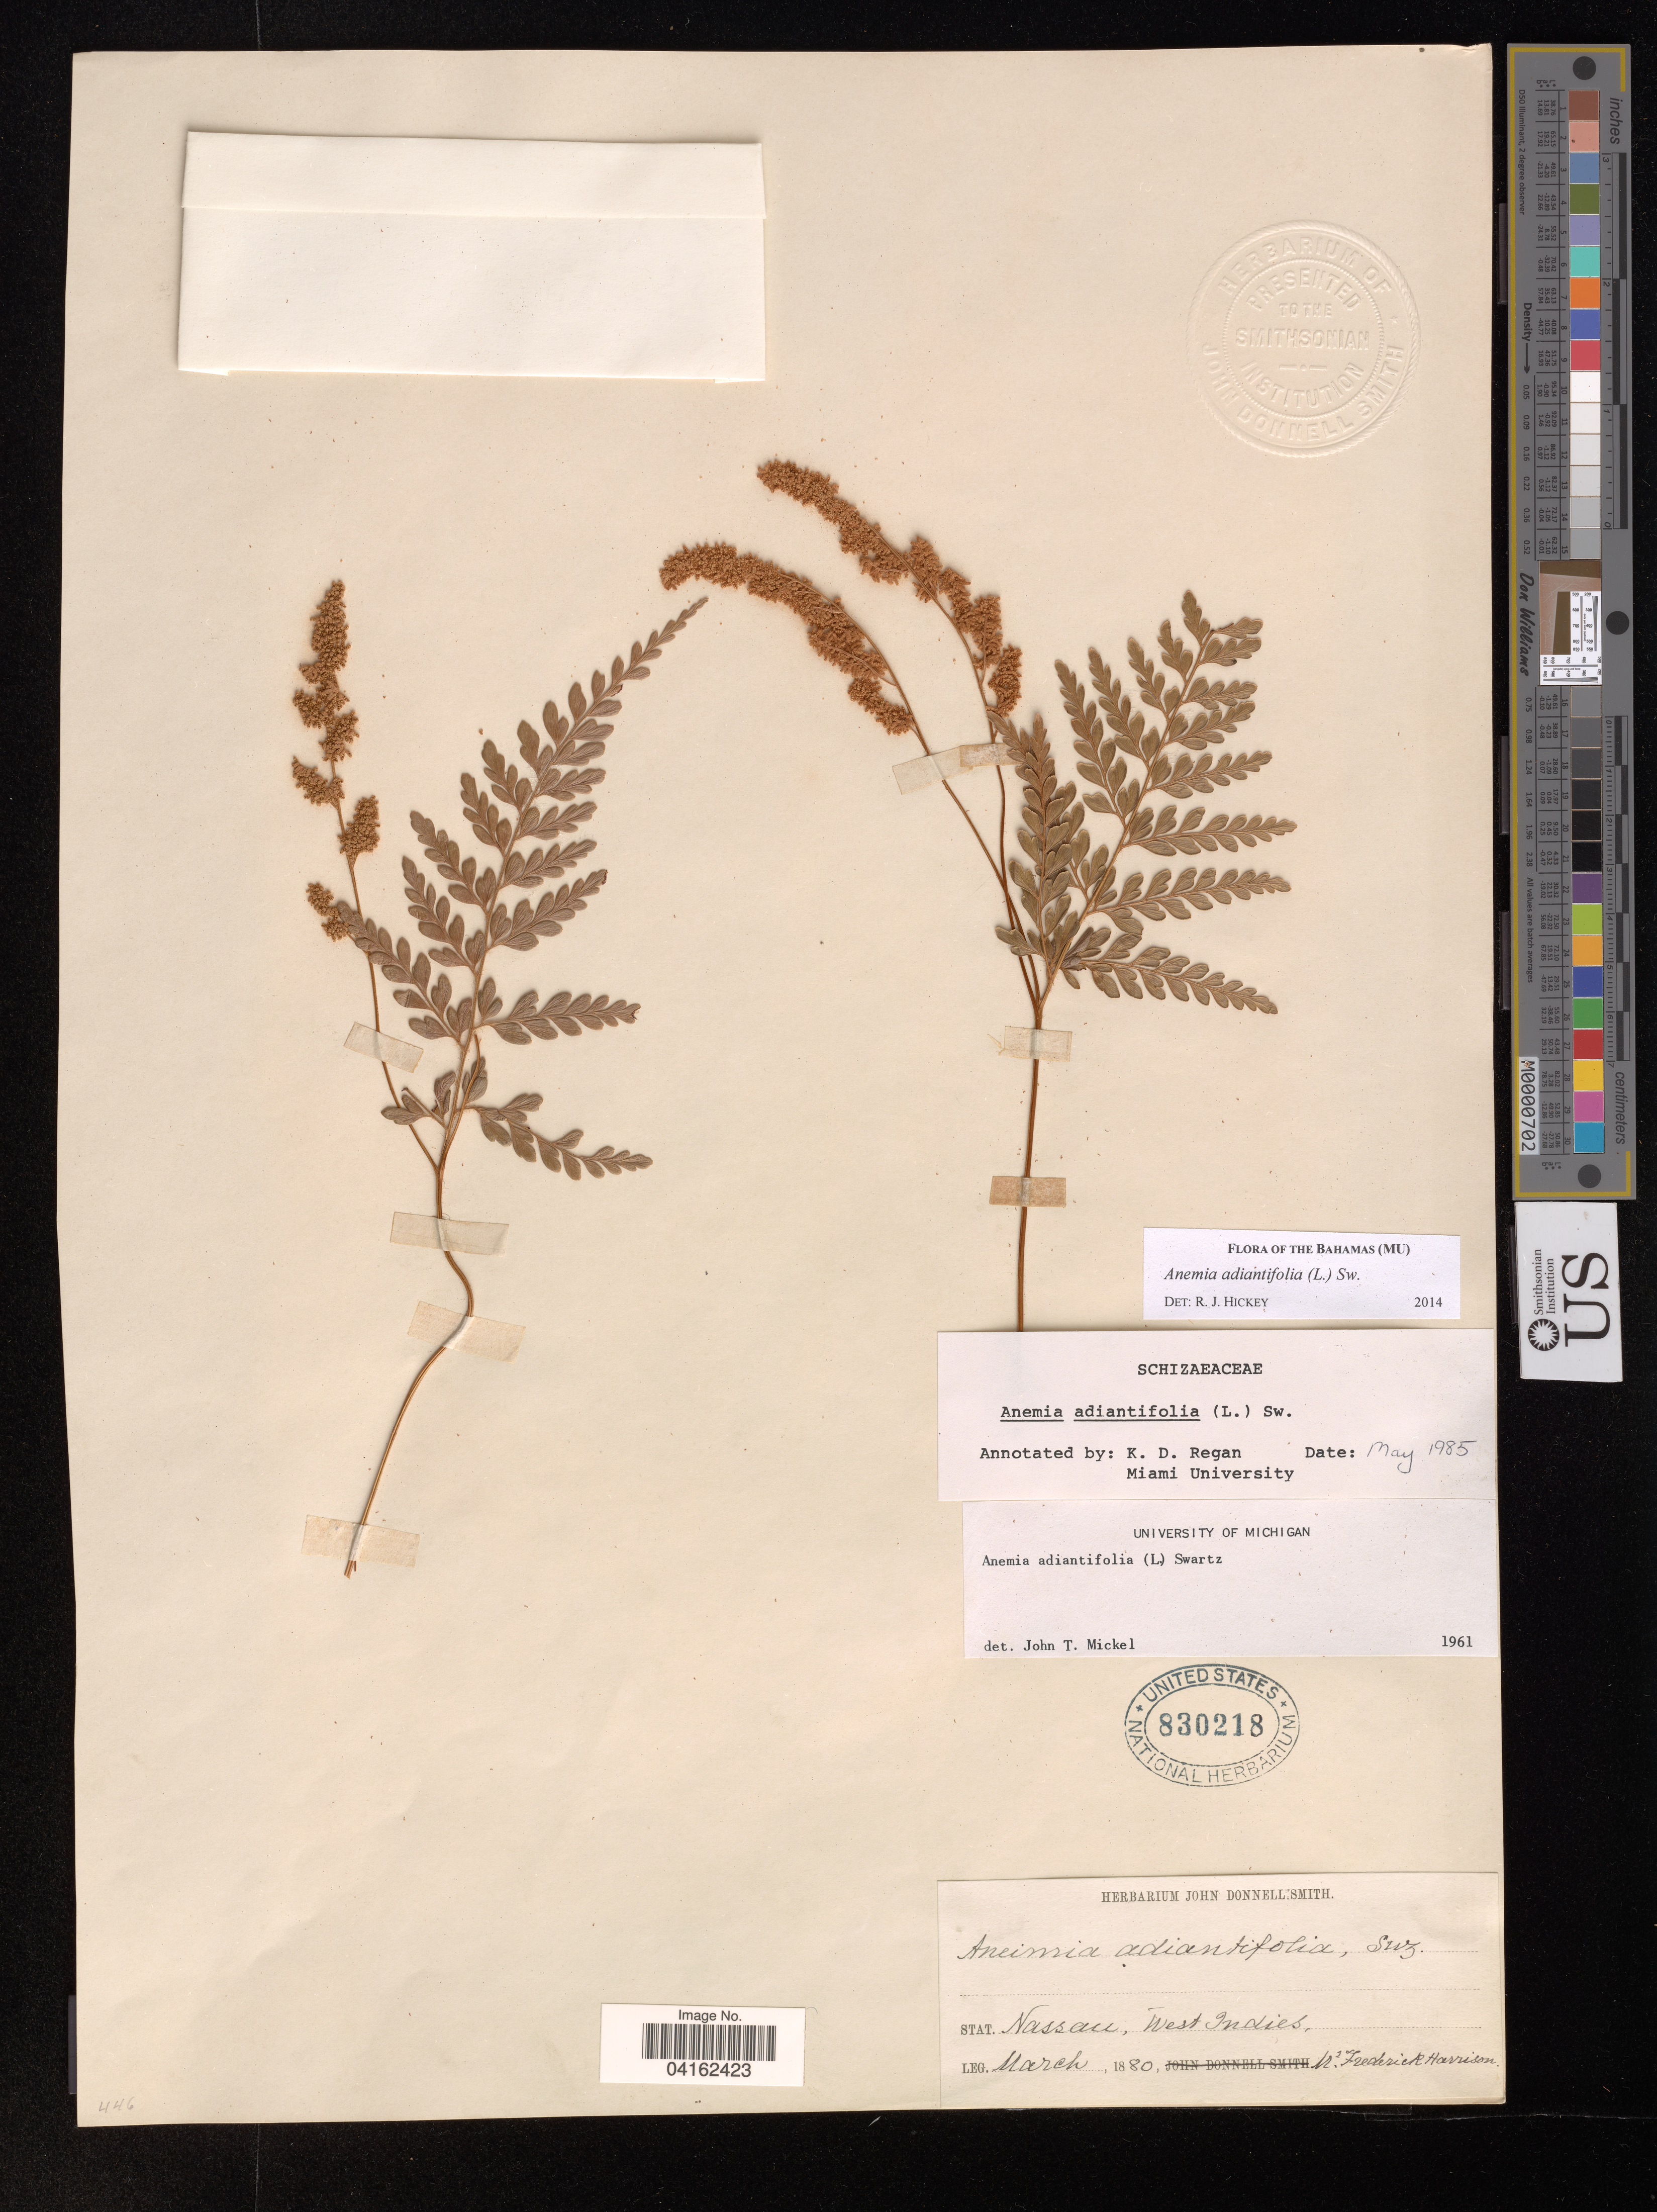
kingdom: Plantae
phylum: Tracheophyta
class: Polypodiopsida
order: Schizaeales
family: Anemiaceae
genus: Anemia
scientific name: Anemia adiantifolia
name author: (L.) Sw.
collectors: F. Harrison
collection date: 1880-03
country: Bahamas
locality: Stat. Nassau, West Indies.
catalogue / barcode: US 830218